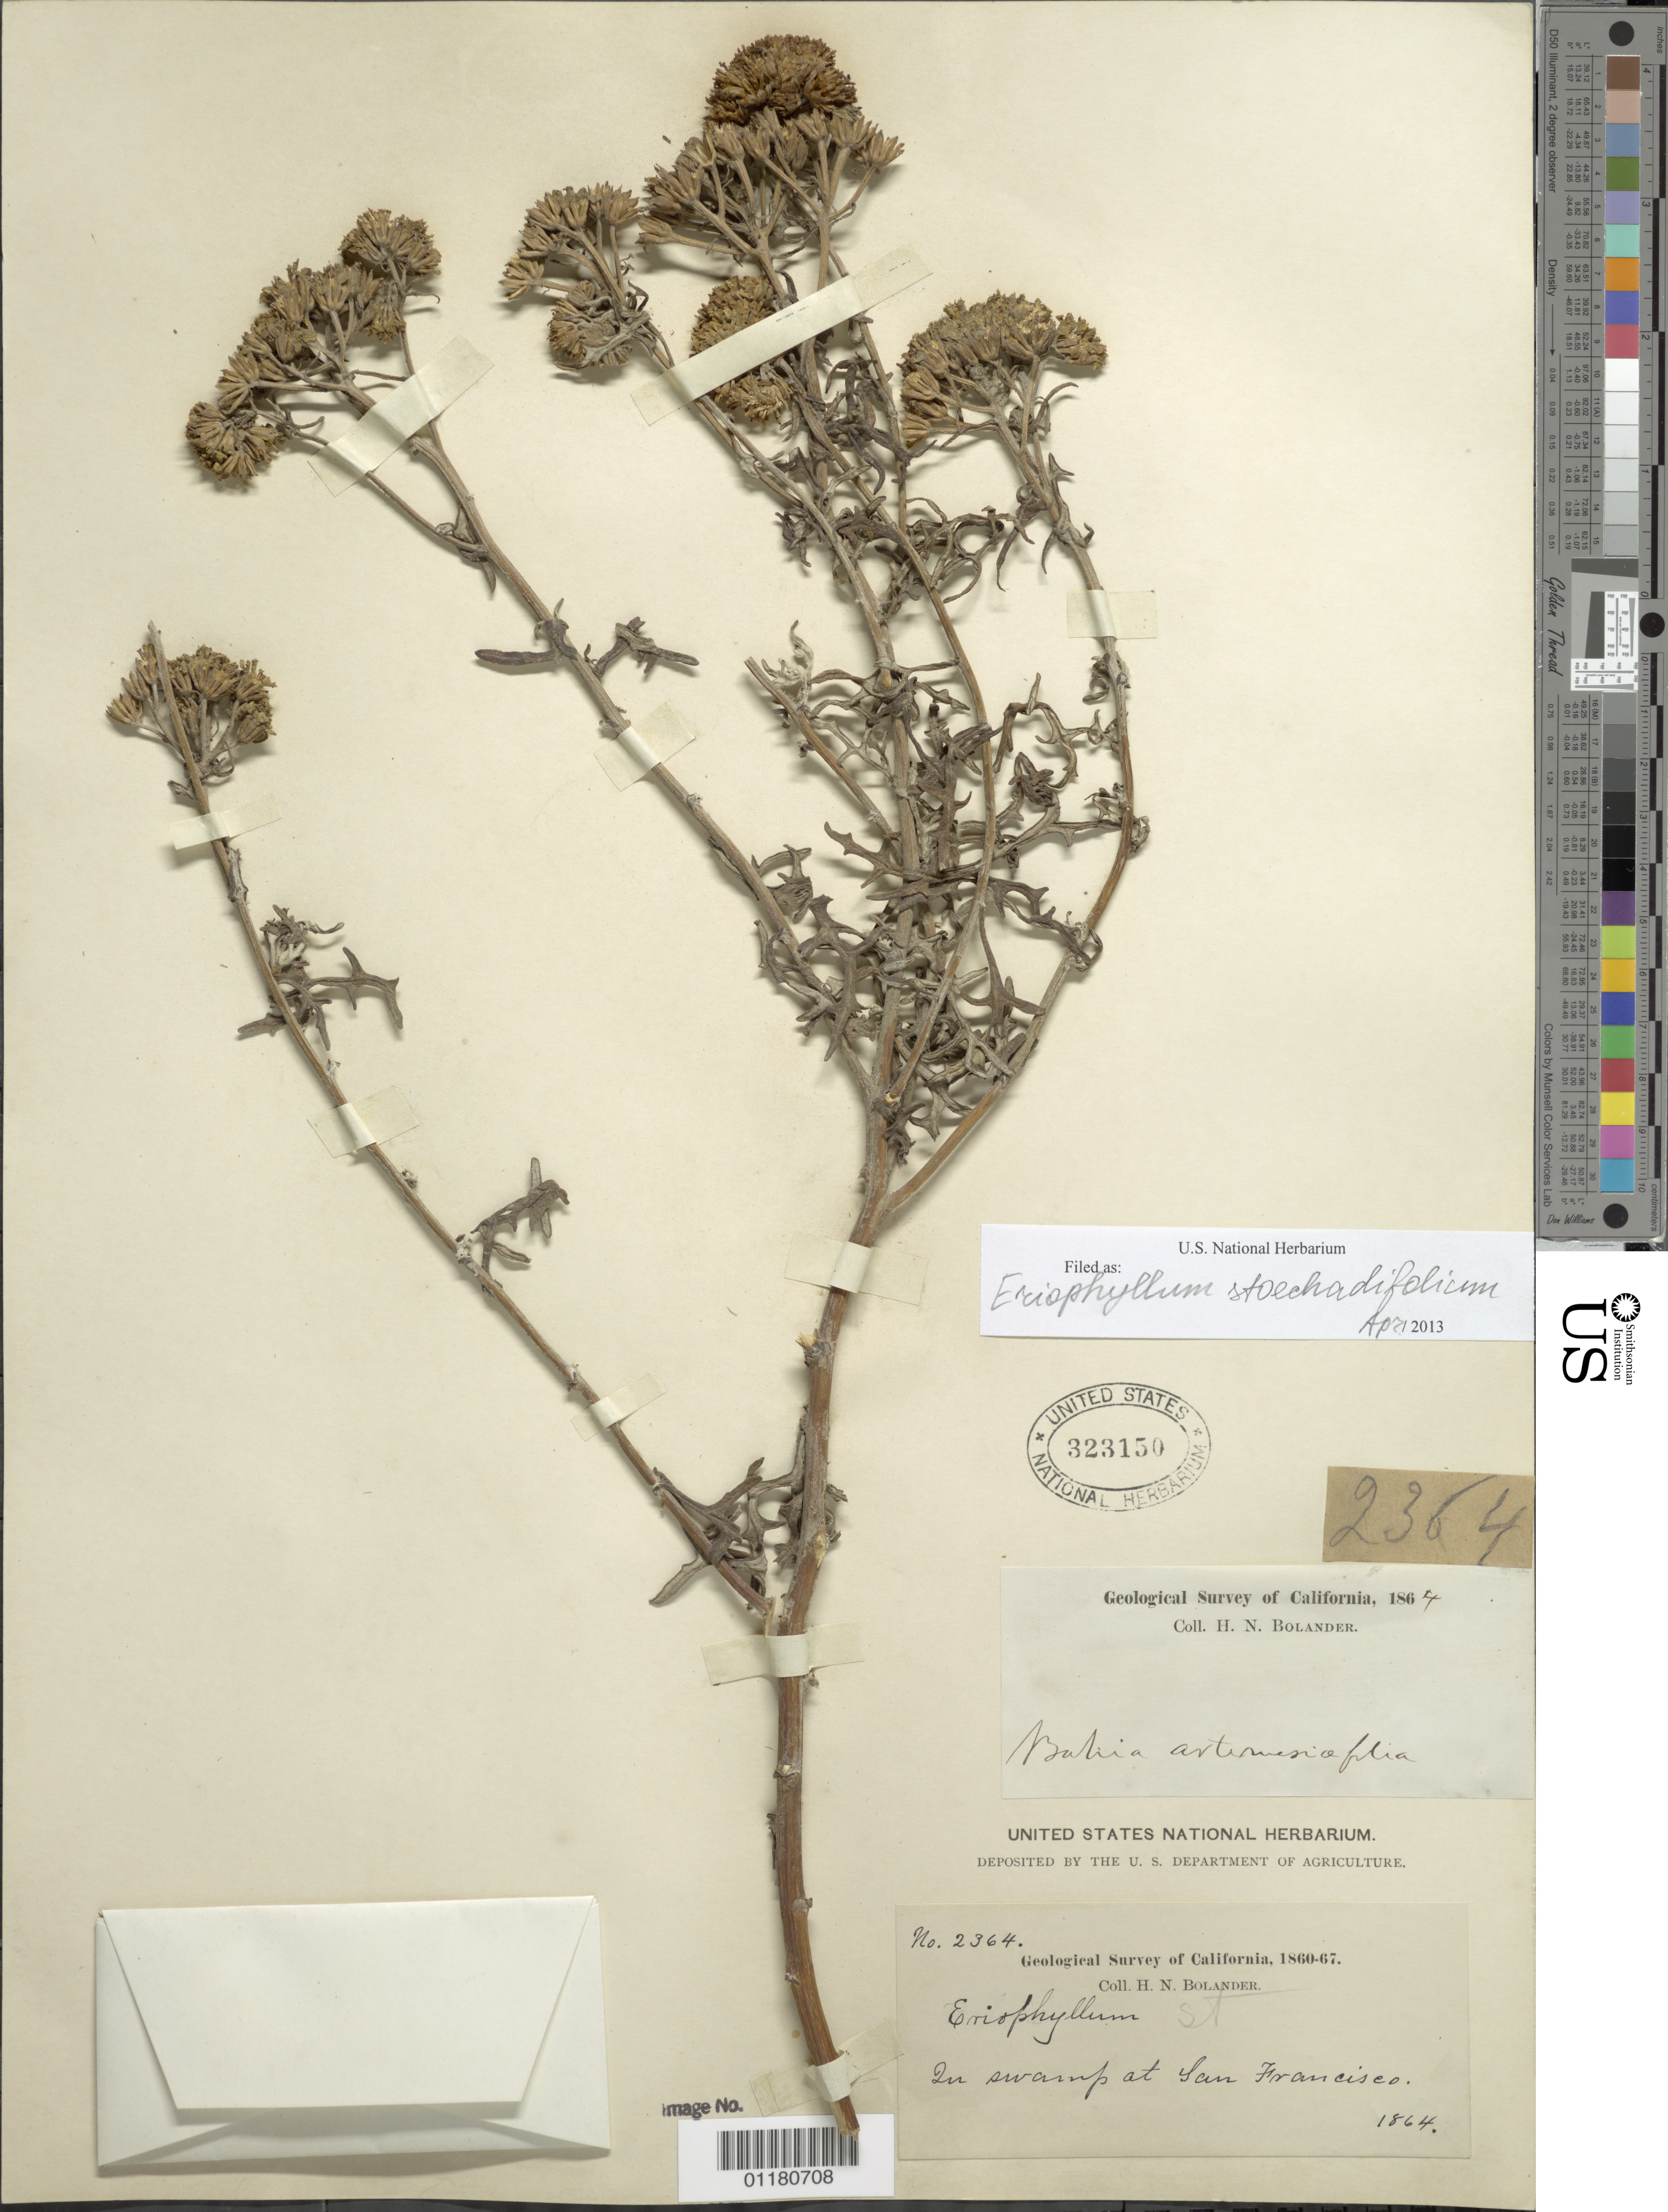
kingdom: Plantae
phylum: Tracheophyta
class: Magnoliopsida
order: Asterales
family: Asteraceae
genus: Eriophyllum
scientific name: Eriophyllum staechadifolium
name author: Lag.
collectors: H. Bolander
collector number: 2364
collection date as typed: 1864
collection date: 1864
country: United States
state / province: California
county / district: San Francisco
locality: In awamps at San Francisco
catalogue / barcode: US 323150